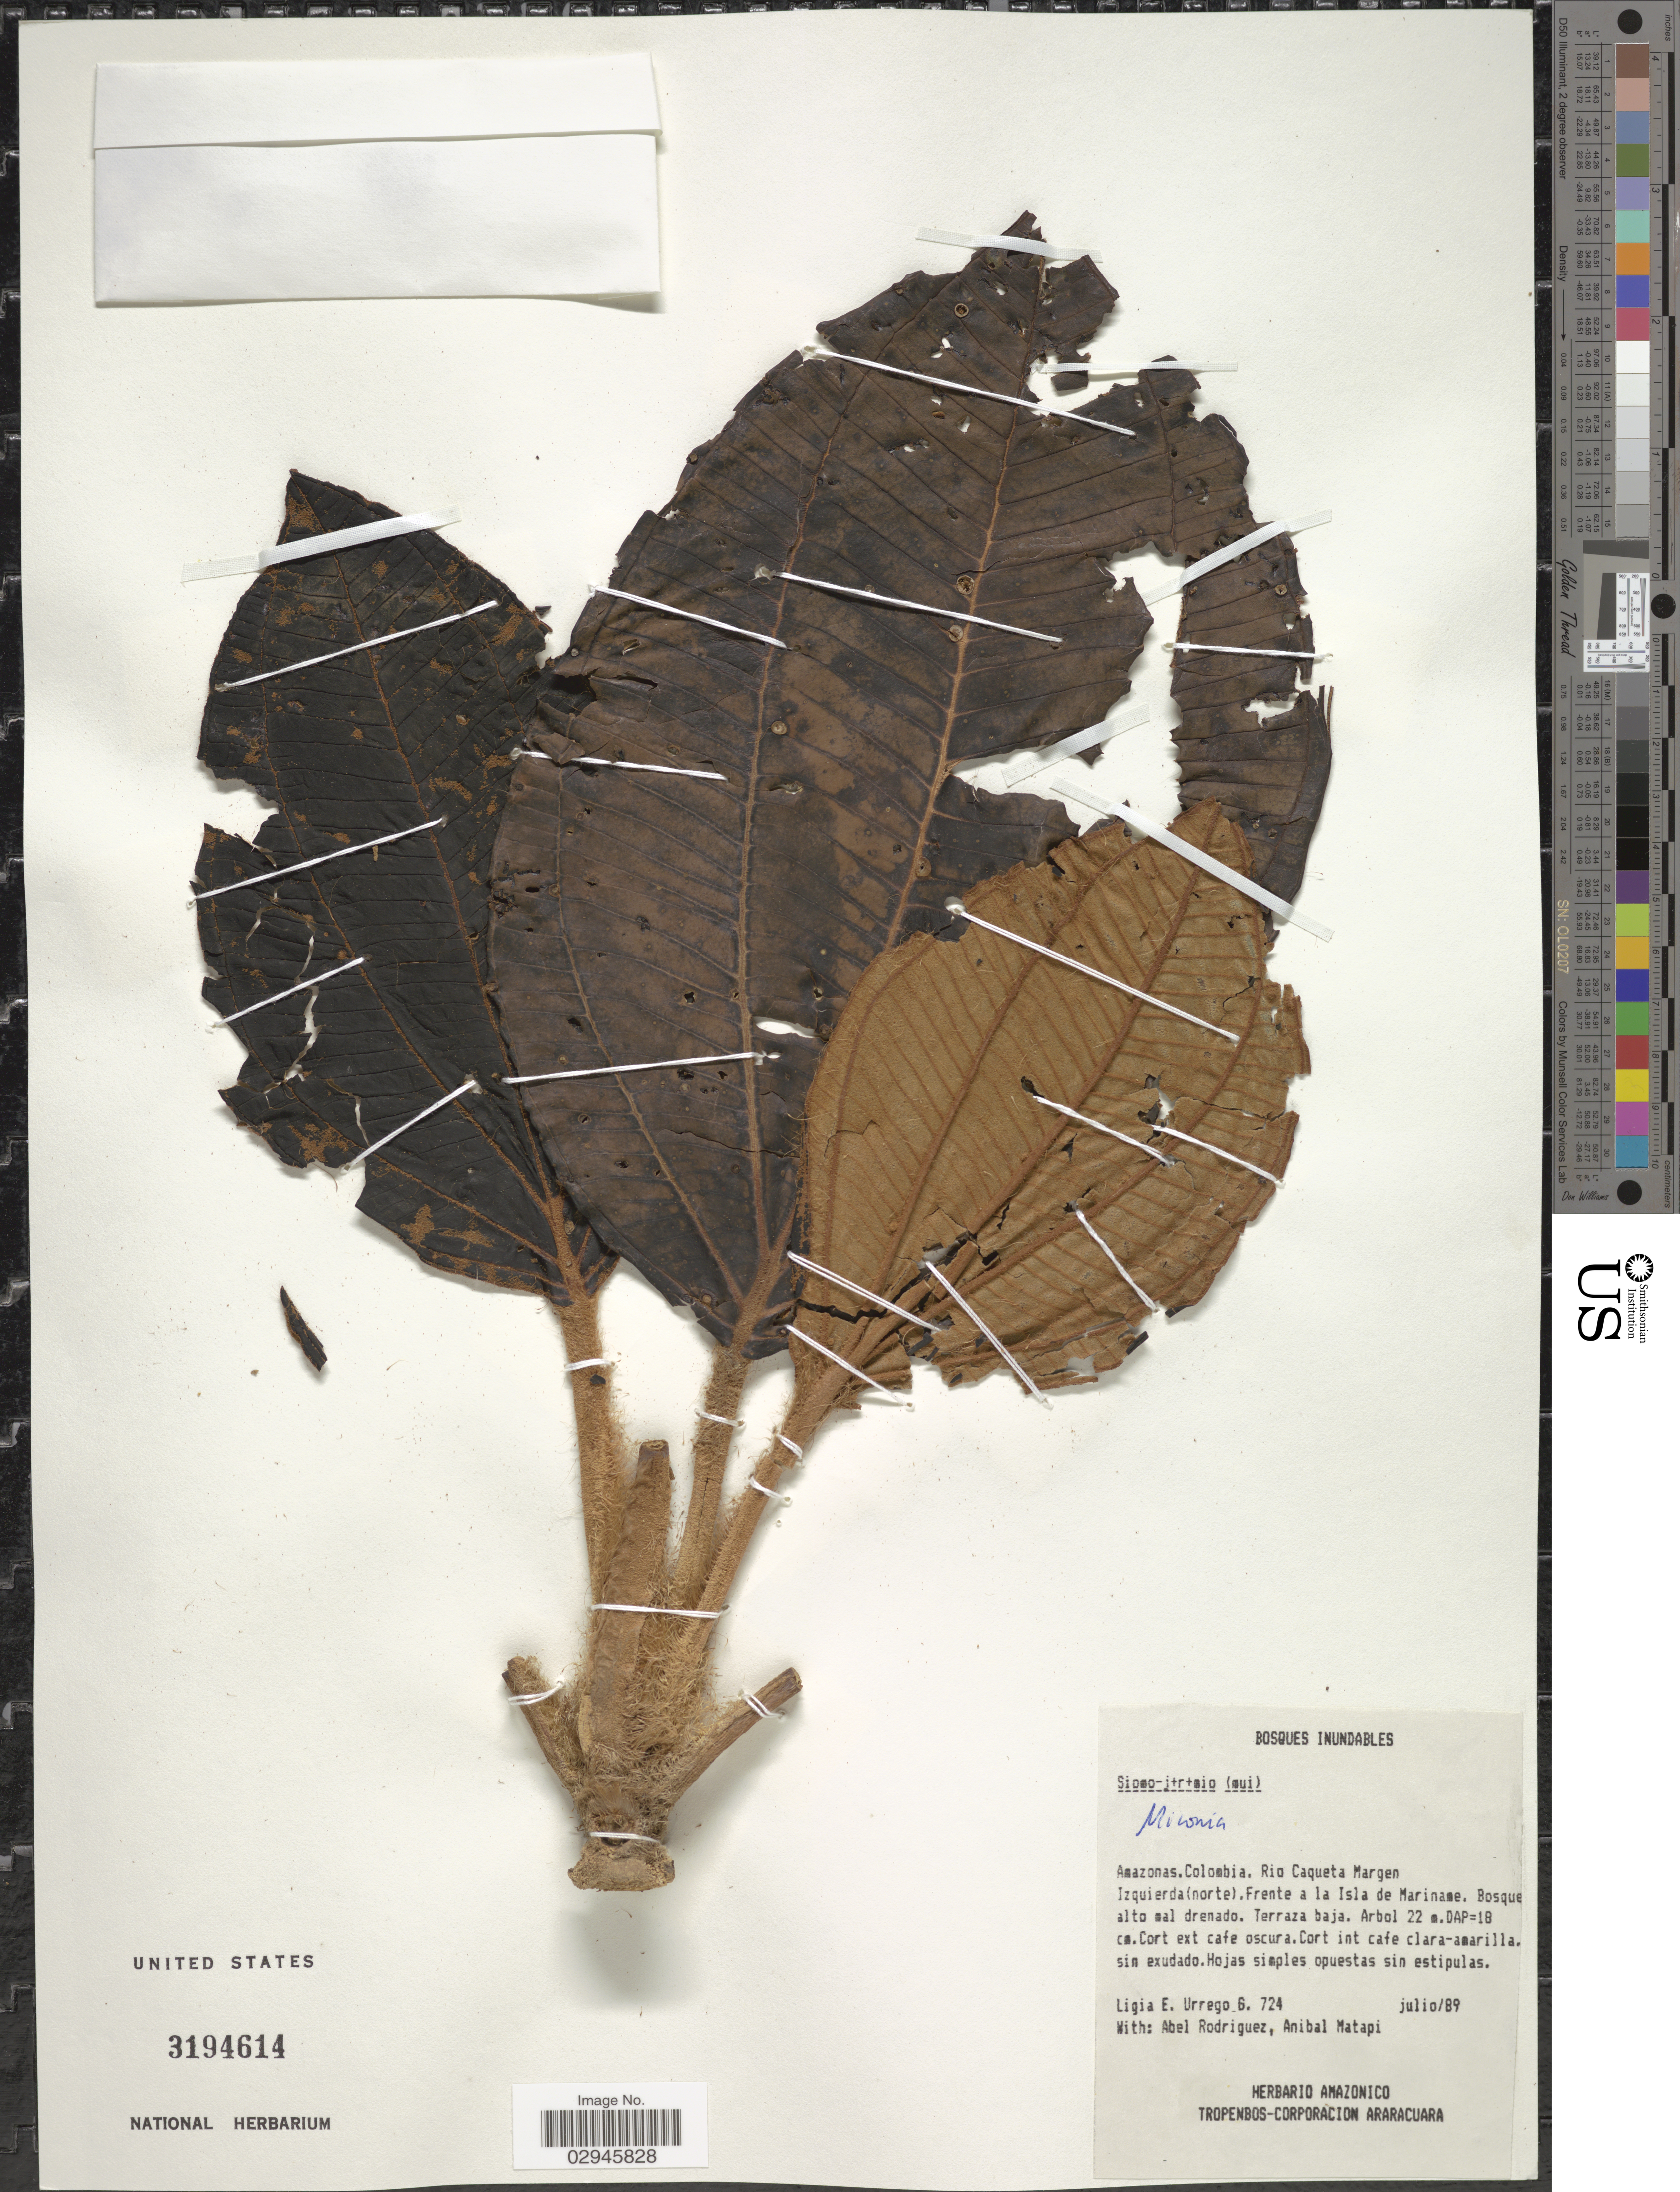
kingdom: Plantae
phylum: Tracheophyta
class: Magnoliopsida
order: Myrtales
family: Melastomataceae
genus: Miconia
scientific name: Miconia sp.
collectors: L. Urrego G., A. Rodriguez & A. Matapi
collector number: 724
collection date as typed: Transcribed d/m/y: /7/89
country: Colombia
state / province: Amazônas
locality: Rio Caqueta Margen Izquierda (norte). Frente a la Isla de Mariname.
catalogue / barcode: US 3194614